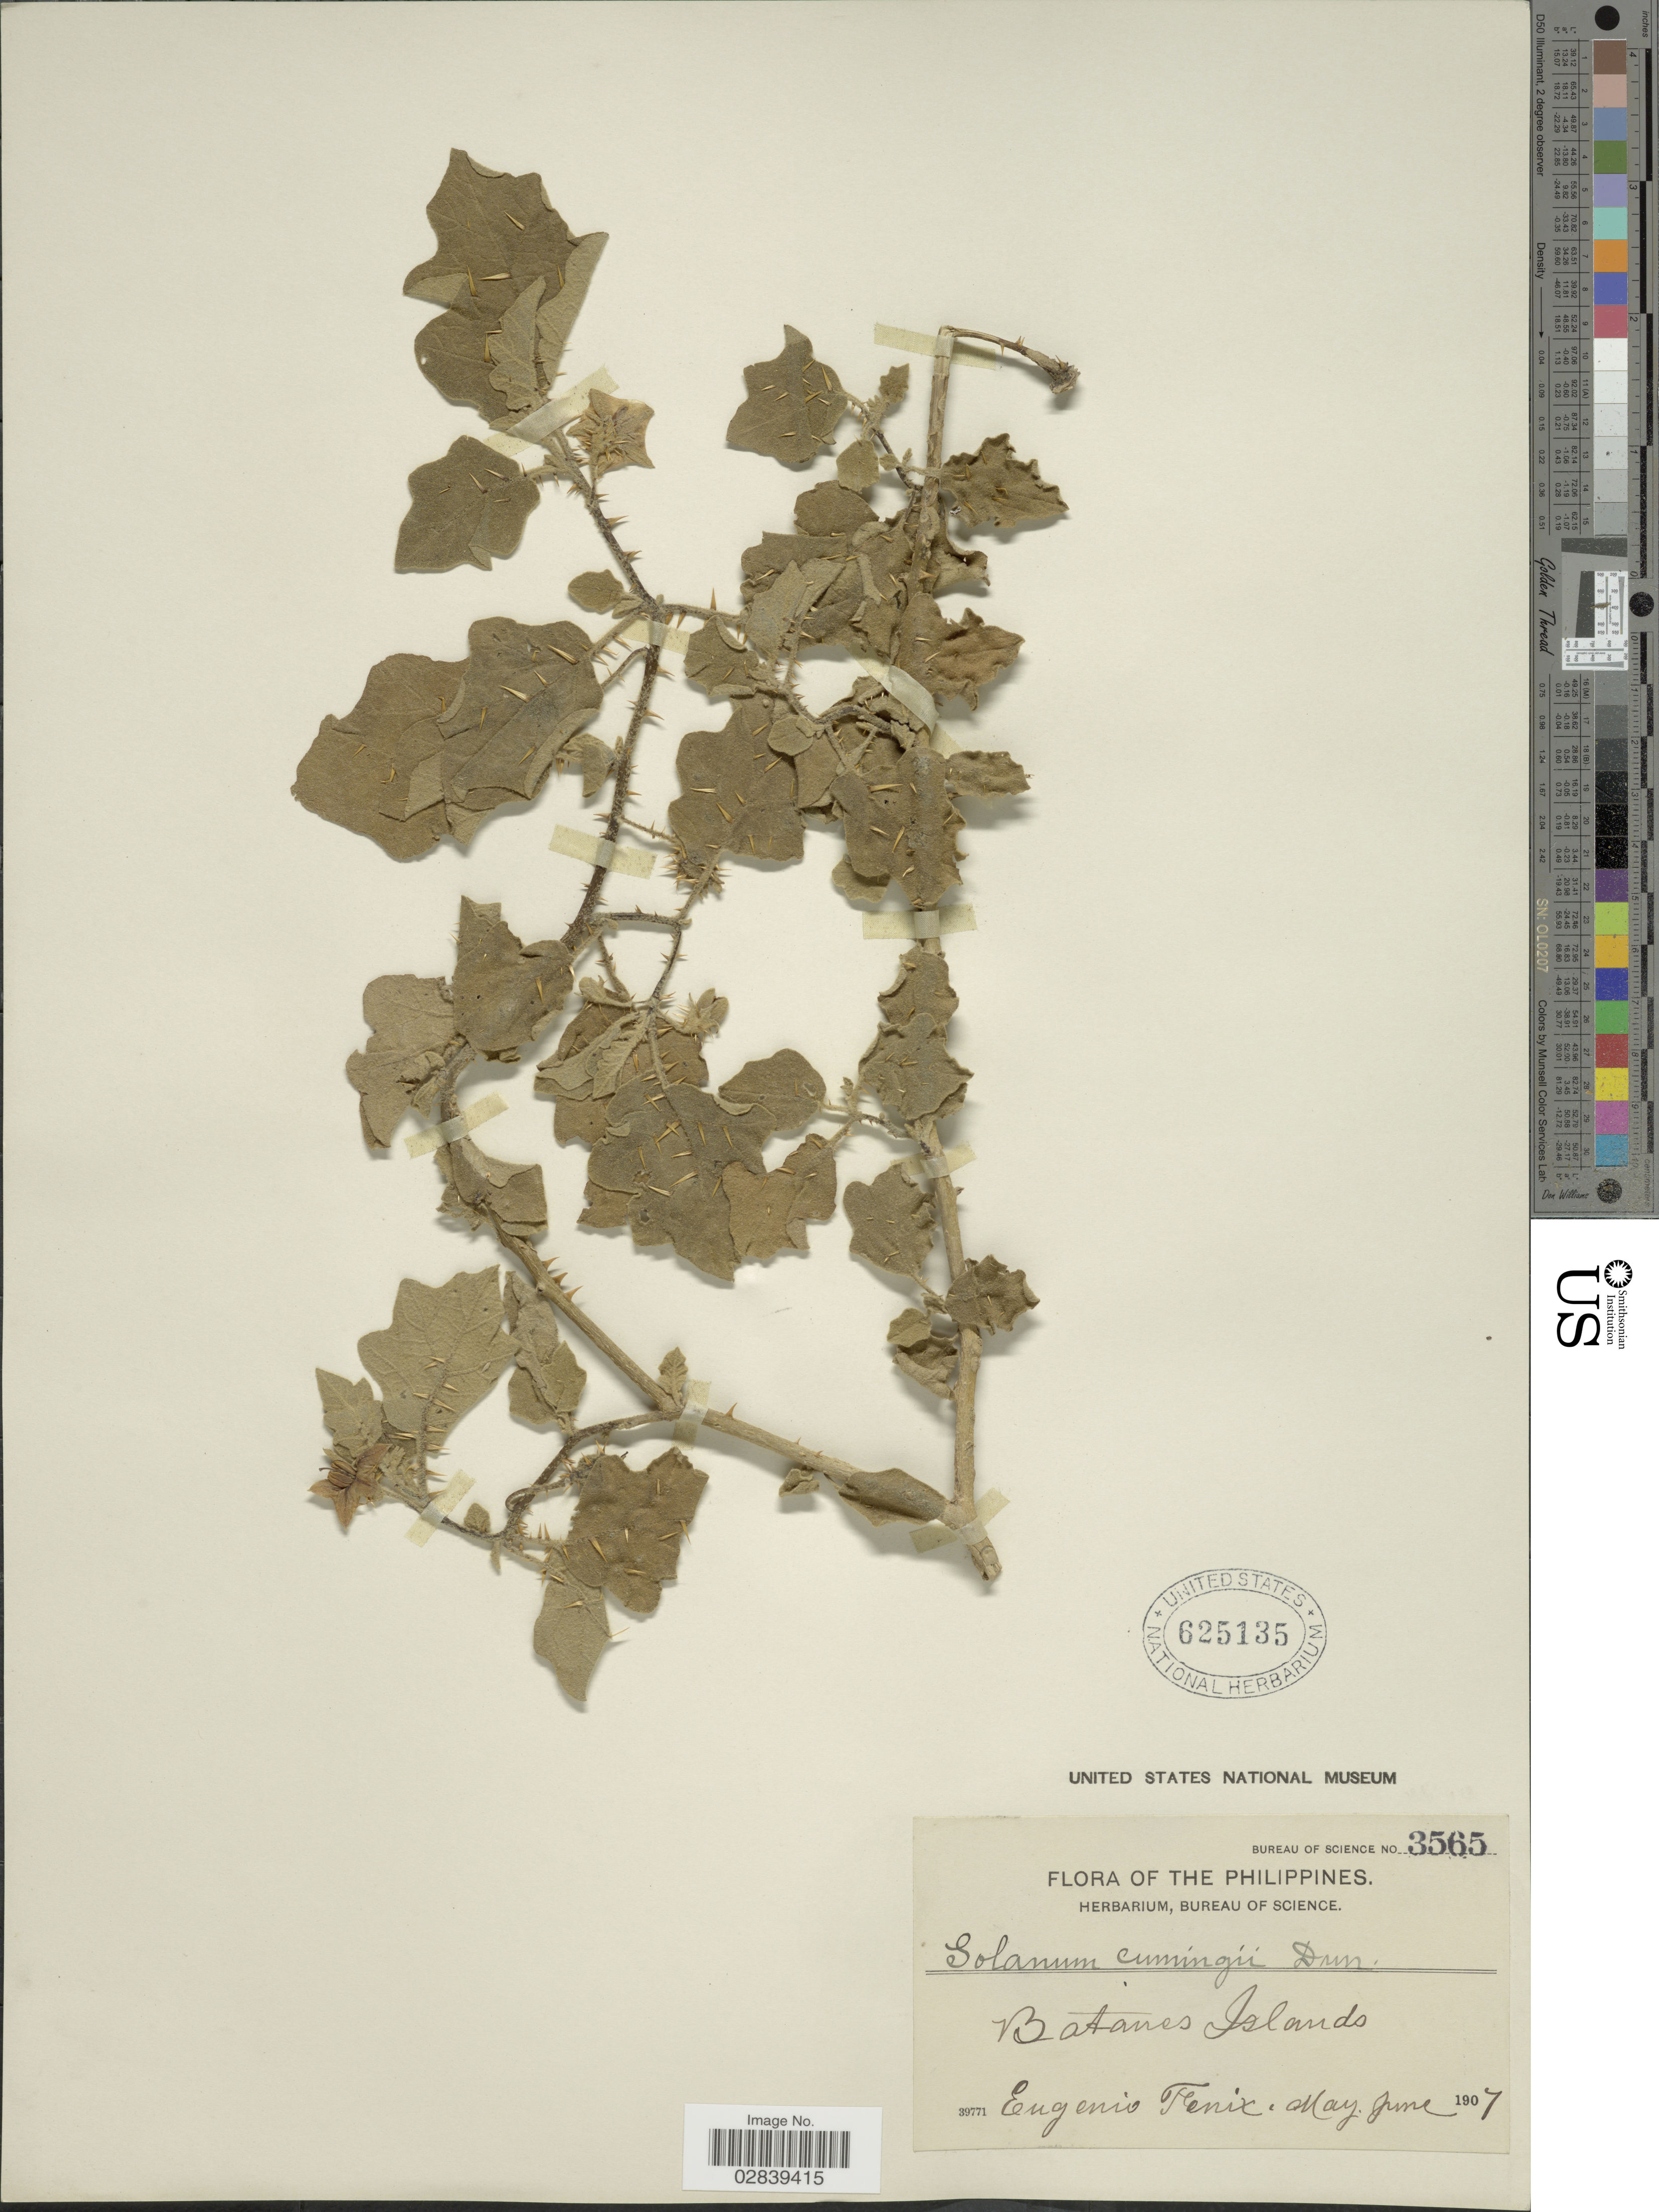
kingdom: Plantae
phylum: Tracheophyta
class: Magnoliopsida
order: Solanales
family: Solanaceae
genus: Solanum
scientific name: Solanum cumingii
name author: Dunal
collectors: E. Fénix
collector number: Bureau of Science 3565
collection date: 1907-05/1907-06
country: Philippines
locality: Batanes Islands.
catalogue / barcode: US 625135